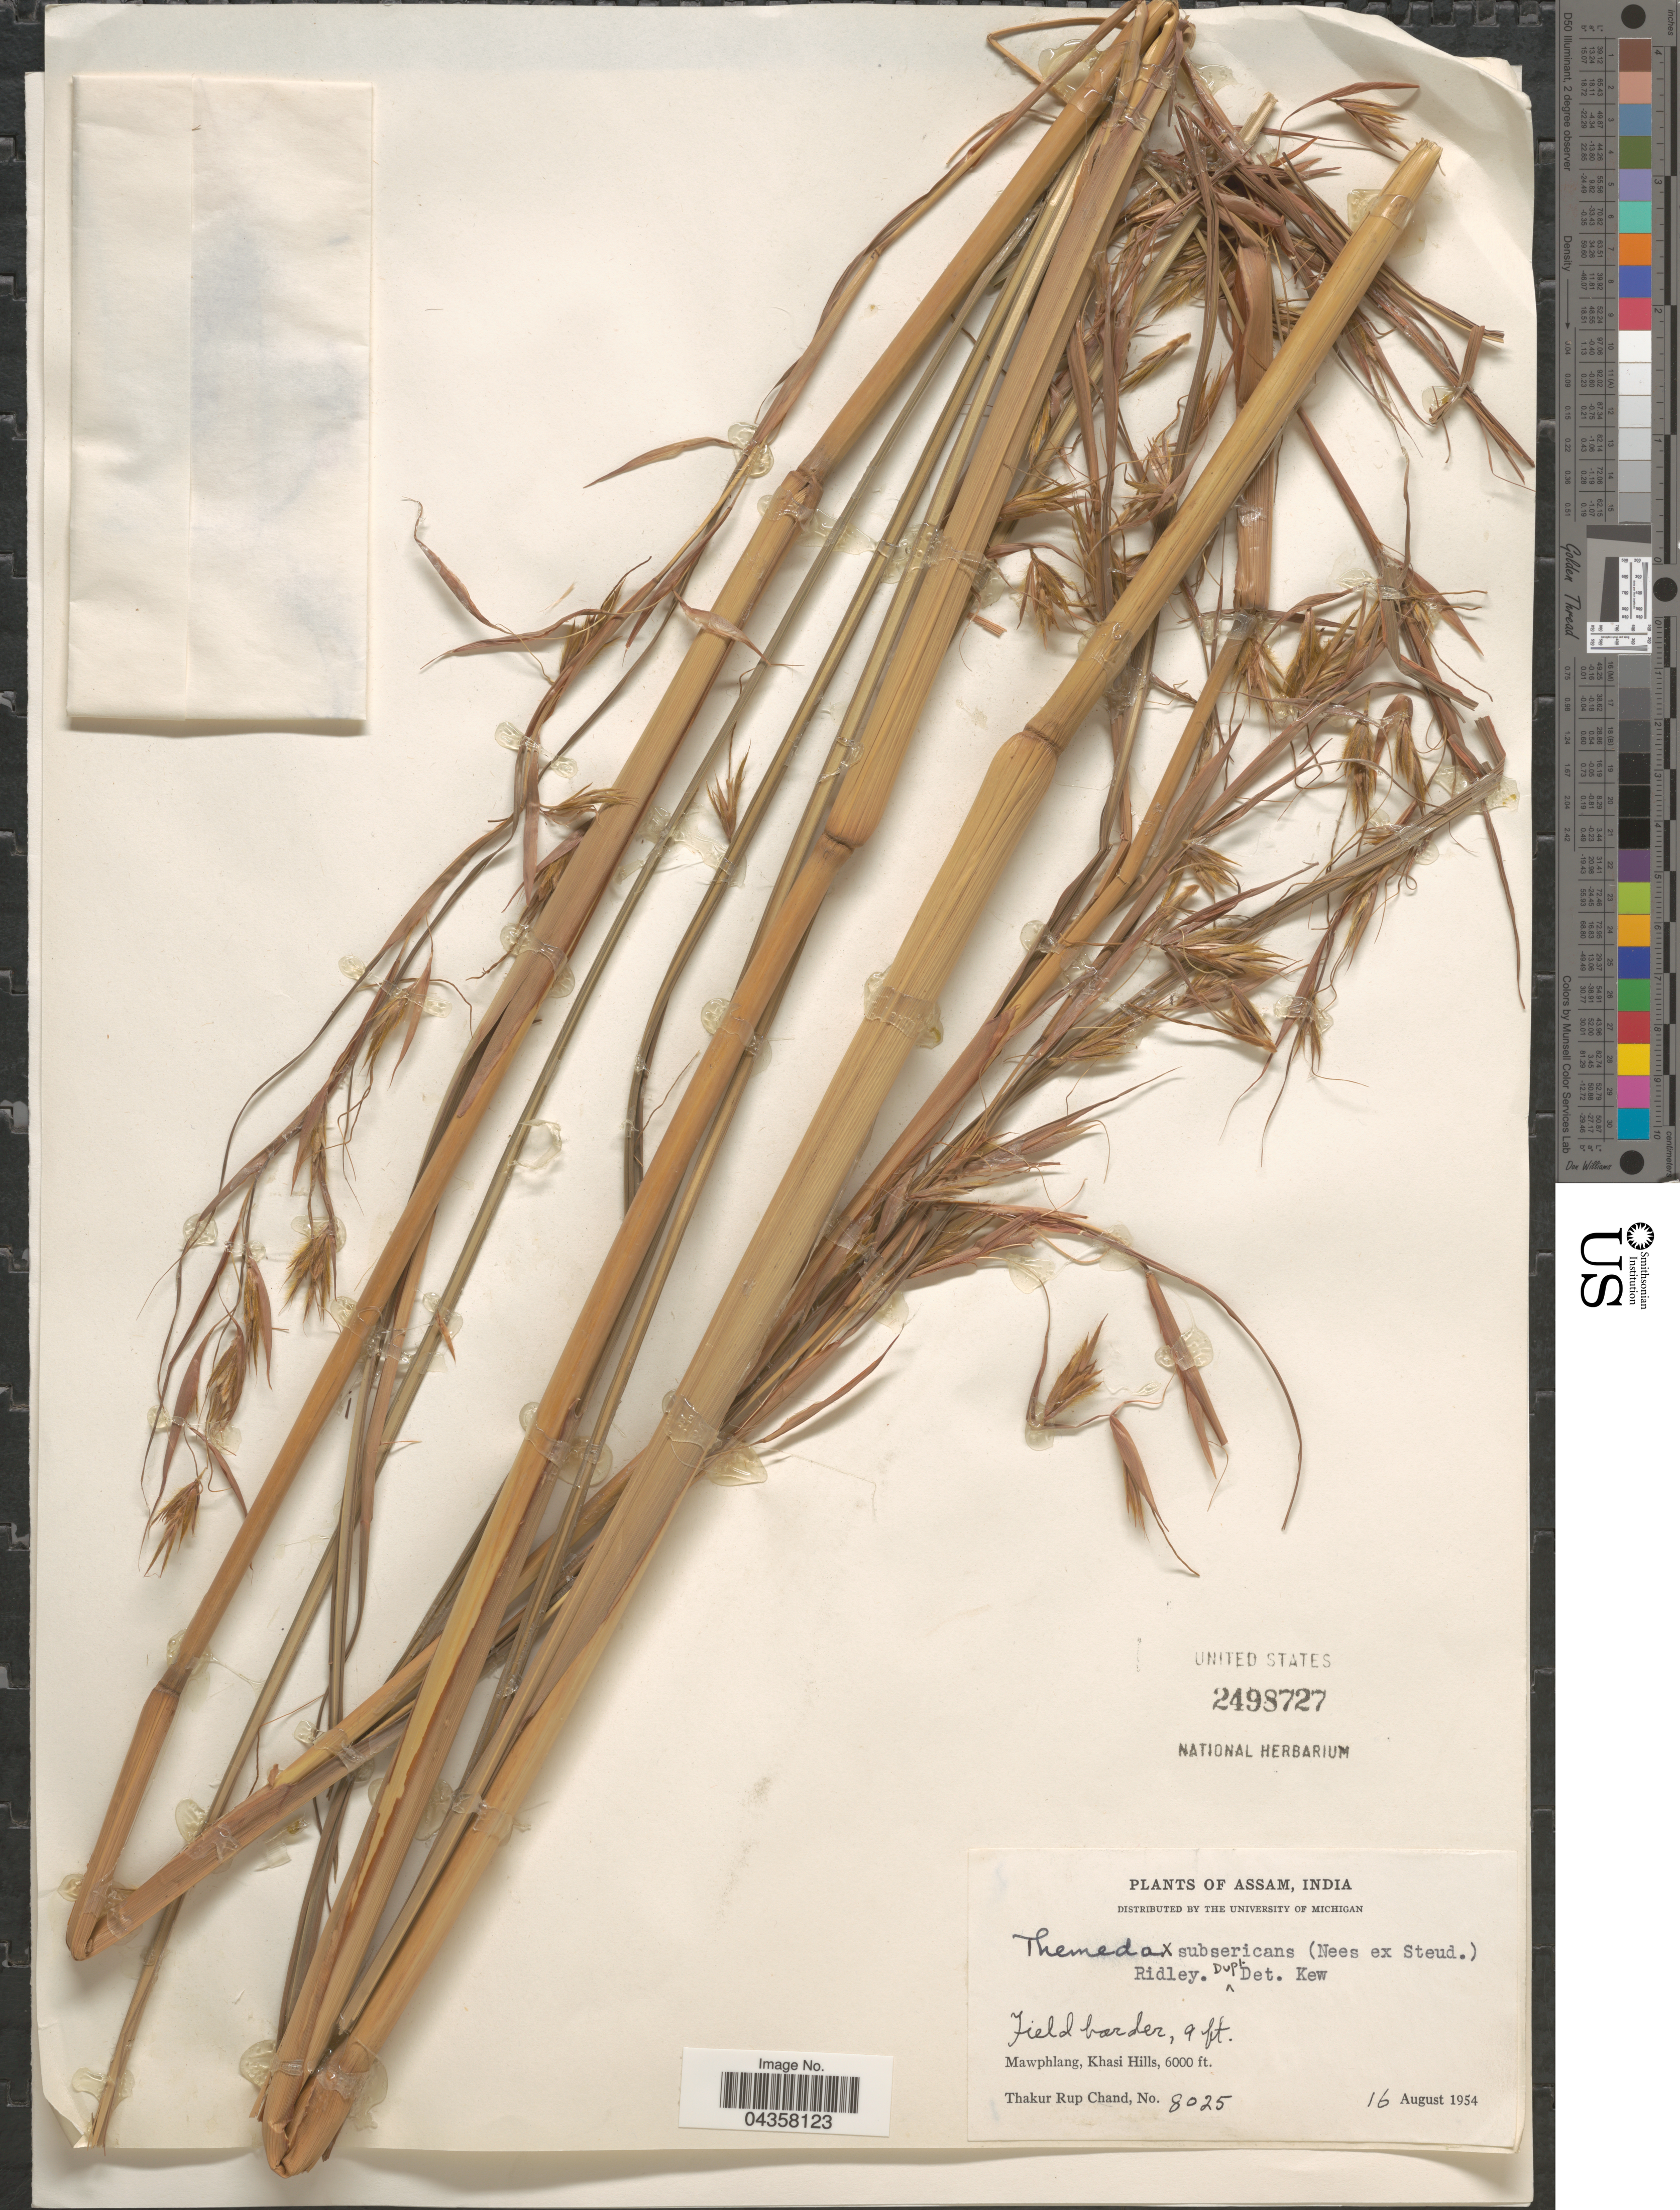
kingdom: Plantae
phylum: Tracheophyta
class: Liliopsida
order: Poales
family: Poaceae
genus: Themeda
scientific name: Themeda arundinacea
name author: (Roxb.) Ridl.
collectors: T. R. Chand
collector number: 8025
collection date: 1954-08-16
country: India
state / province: Meghalaya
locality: Mawphlang, Khasi Hills.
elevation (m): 1829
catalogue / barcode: US 2498727